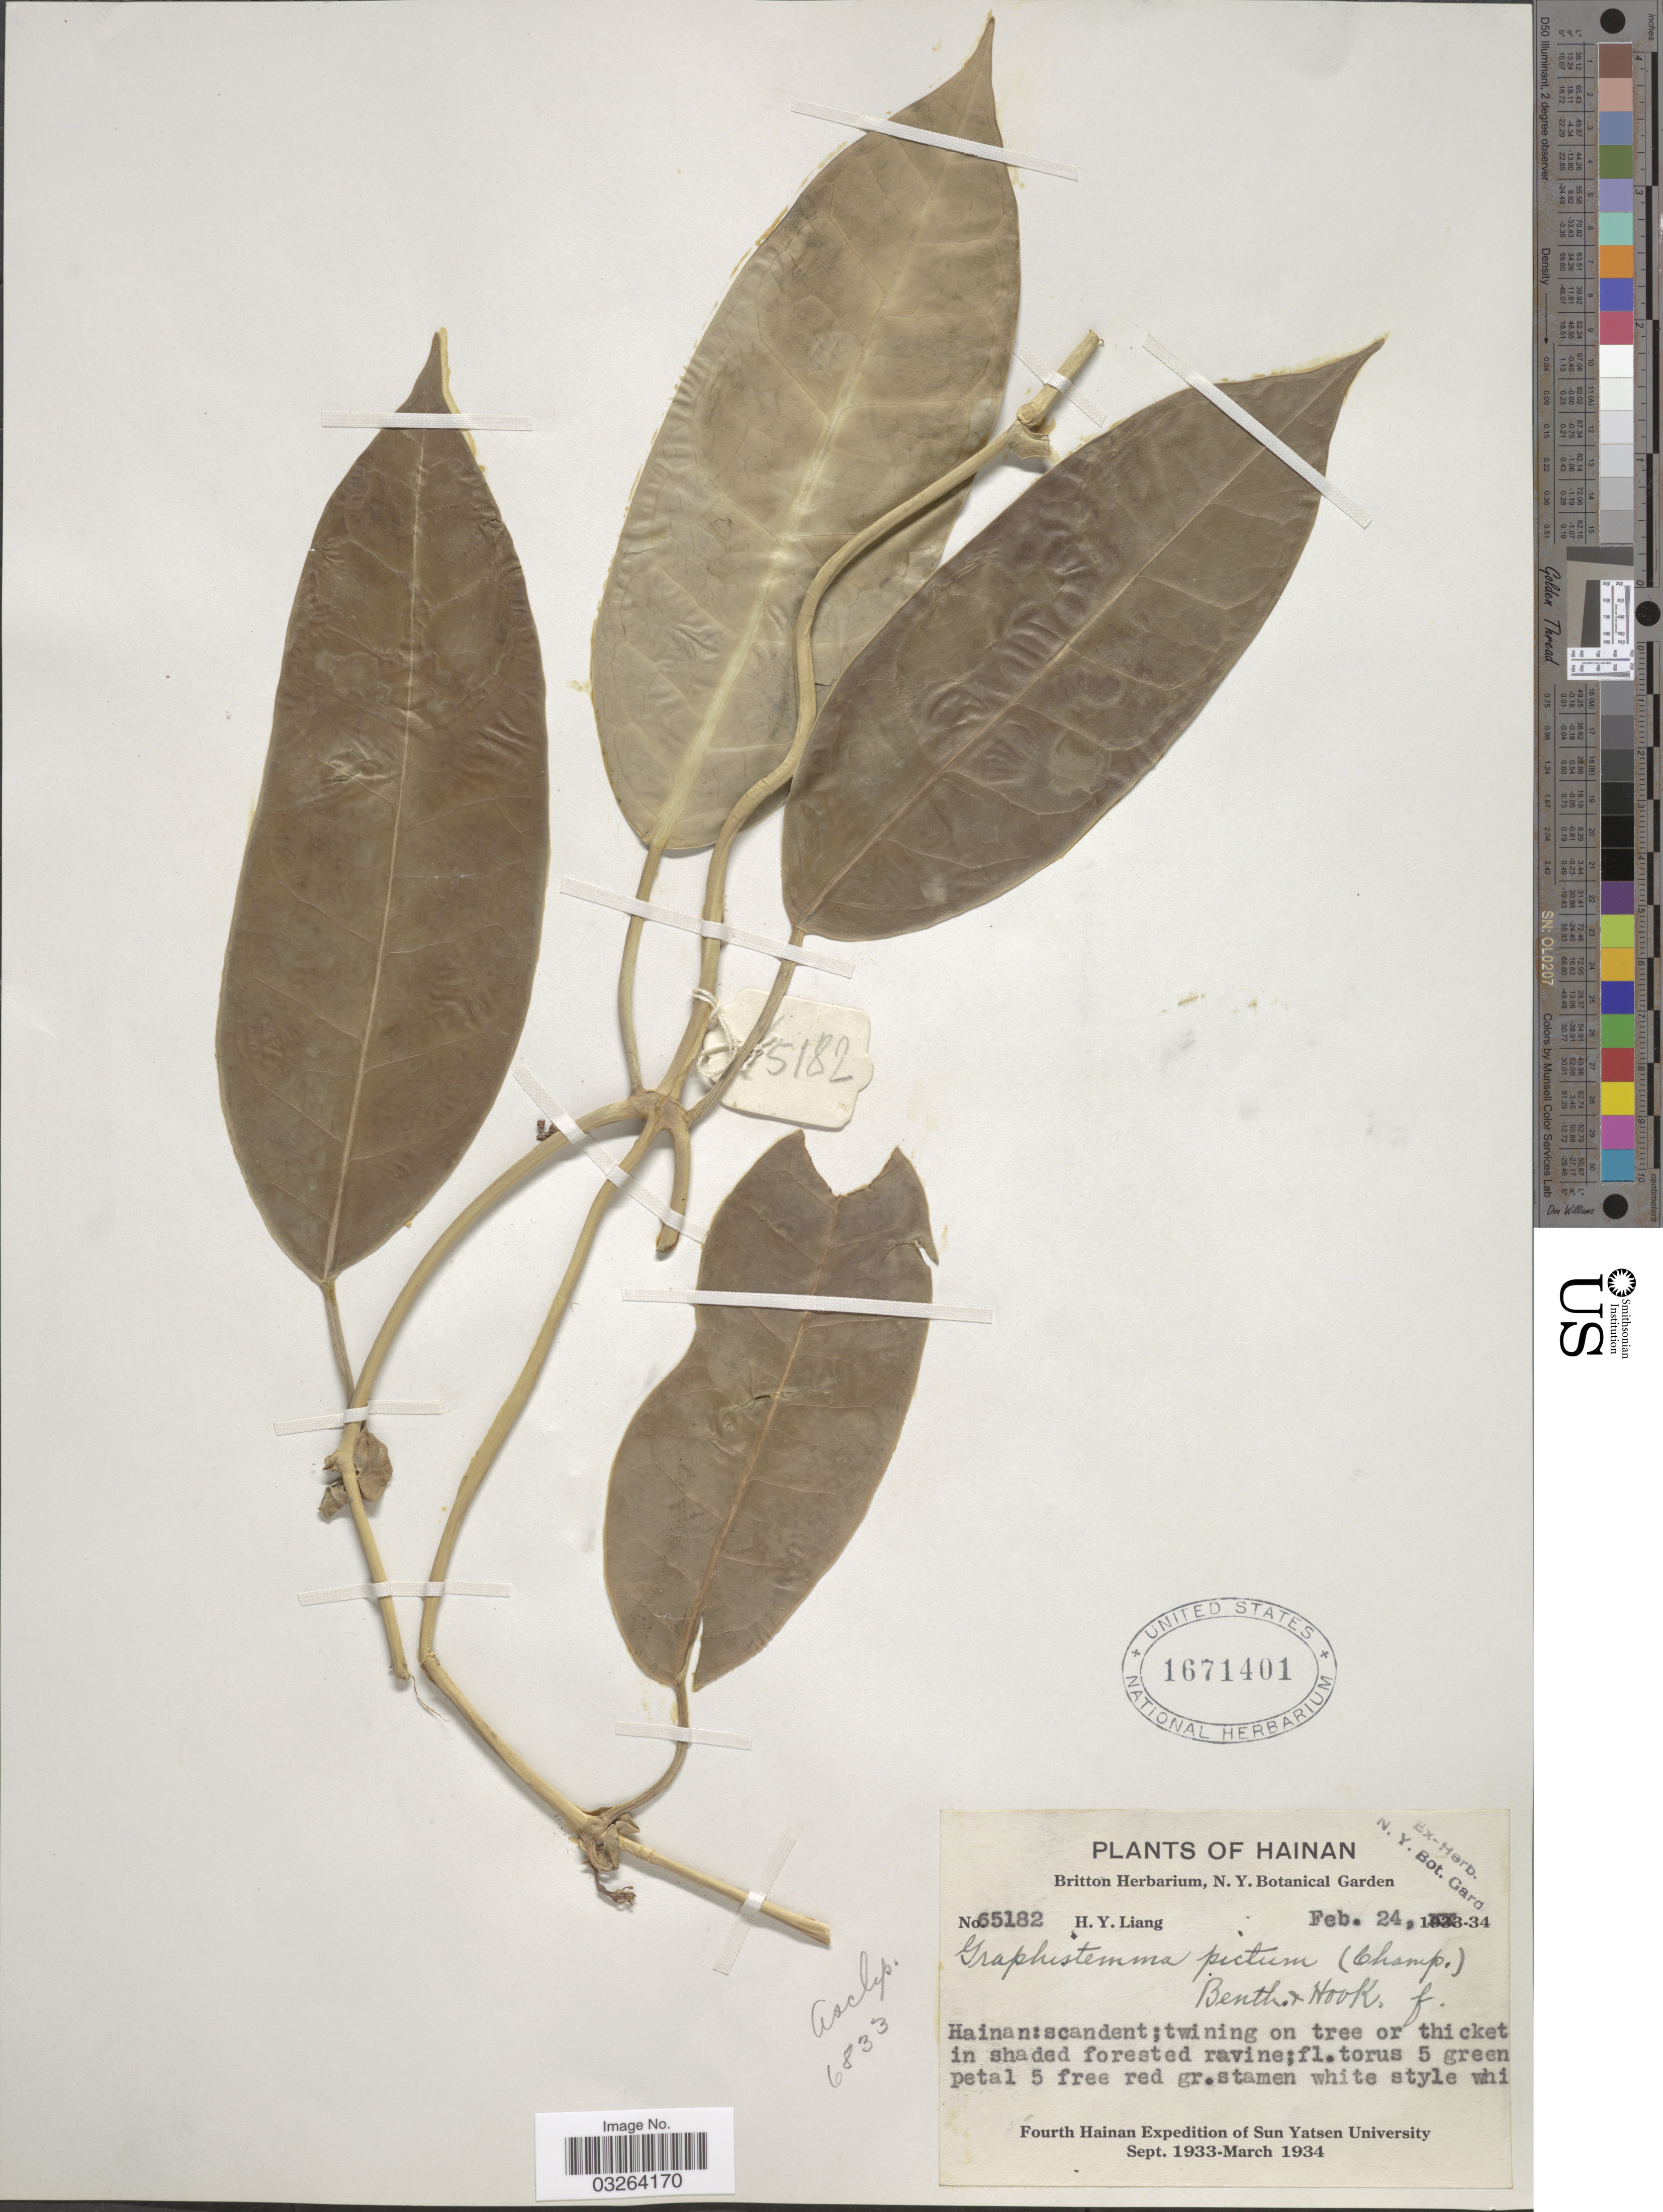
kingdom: Plantae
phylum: Tracheophyta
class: Magnoliopsida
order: Gentianales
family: Apocynaceae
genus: Graphistemma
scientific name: Graphistemma pictum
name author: (Champ. ex Benth.) Benth. & Hook. f. ex Maxim.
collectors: H. Y. Liang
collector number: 65182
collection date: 1934-02-24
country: China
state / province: Hainan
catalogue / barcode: US 1671401